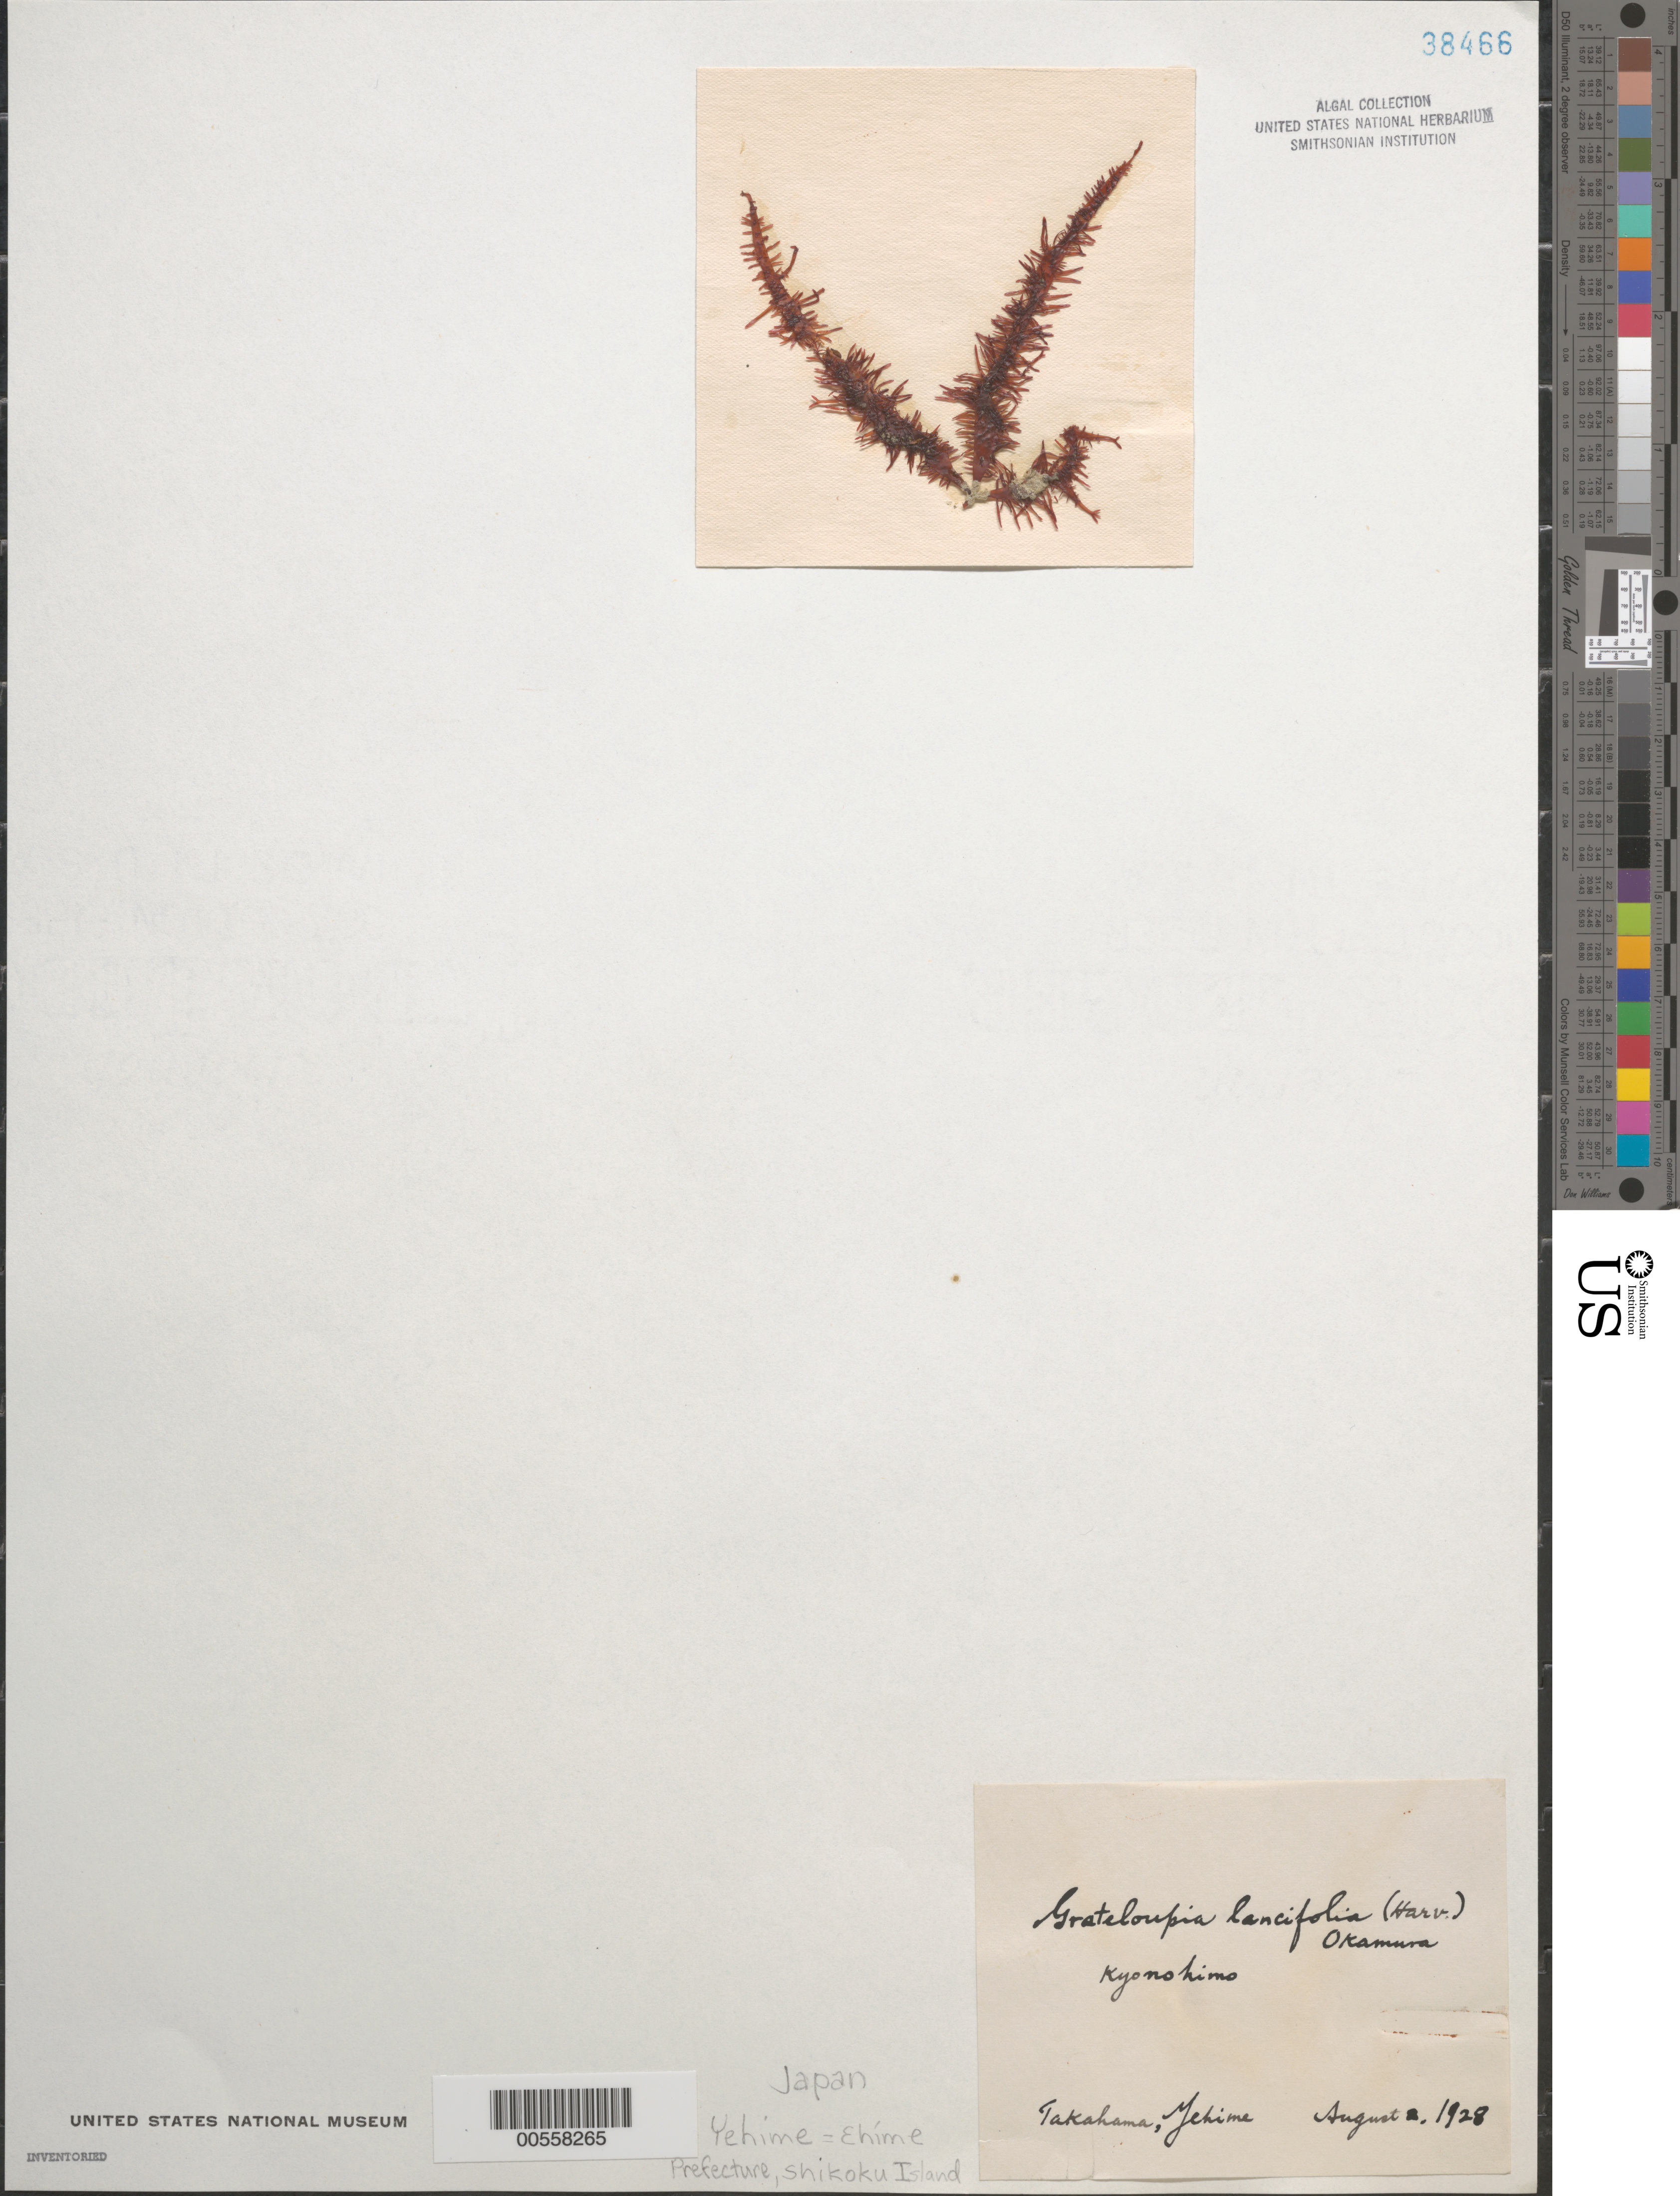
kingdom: Plantae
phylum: Rhodophyta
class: Florideophyceae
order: Halymeniales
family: Halymeniaceae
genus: Polyopes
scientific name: Polyopes lancifolius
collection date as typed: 02 Aug 1928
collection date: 1928-08-02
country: Japan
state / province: Ehime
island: Shikoku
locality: Takahama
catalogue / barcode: US 38466